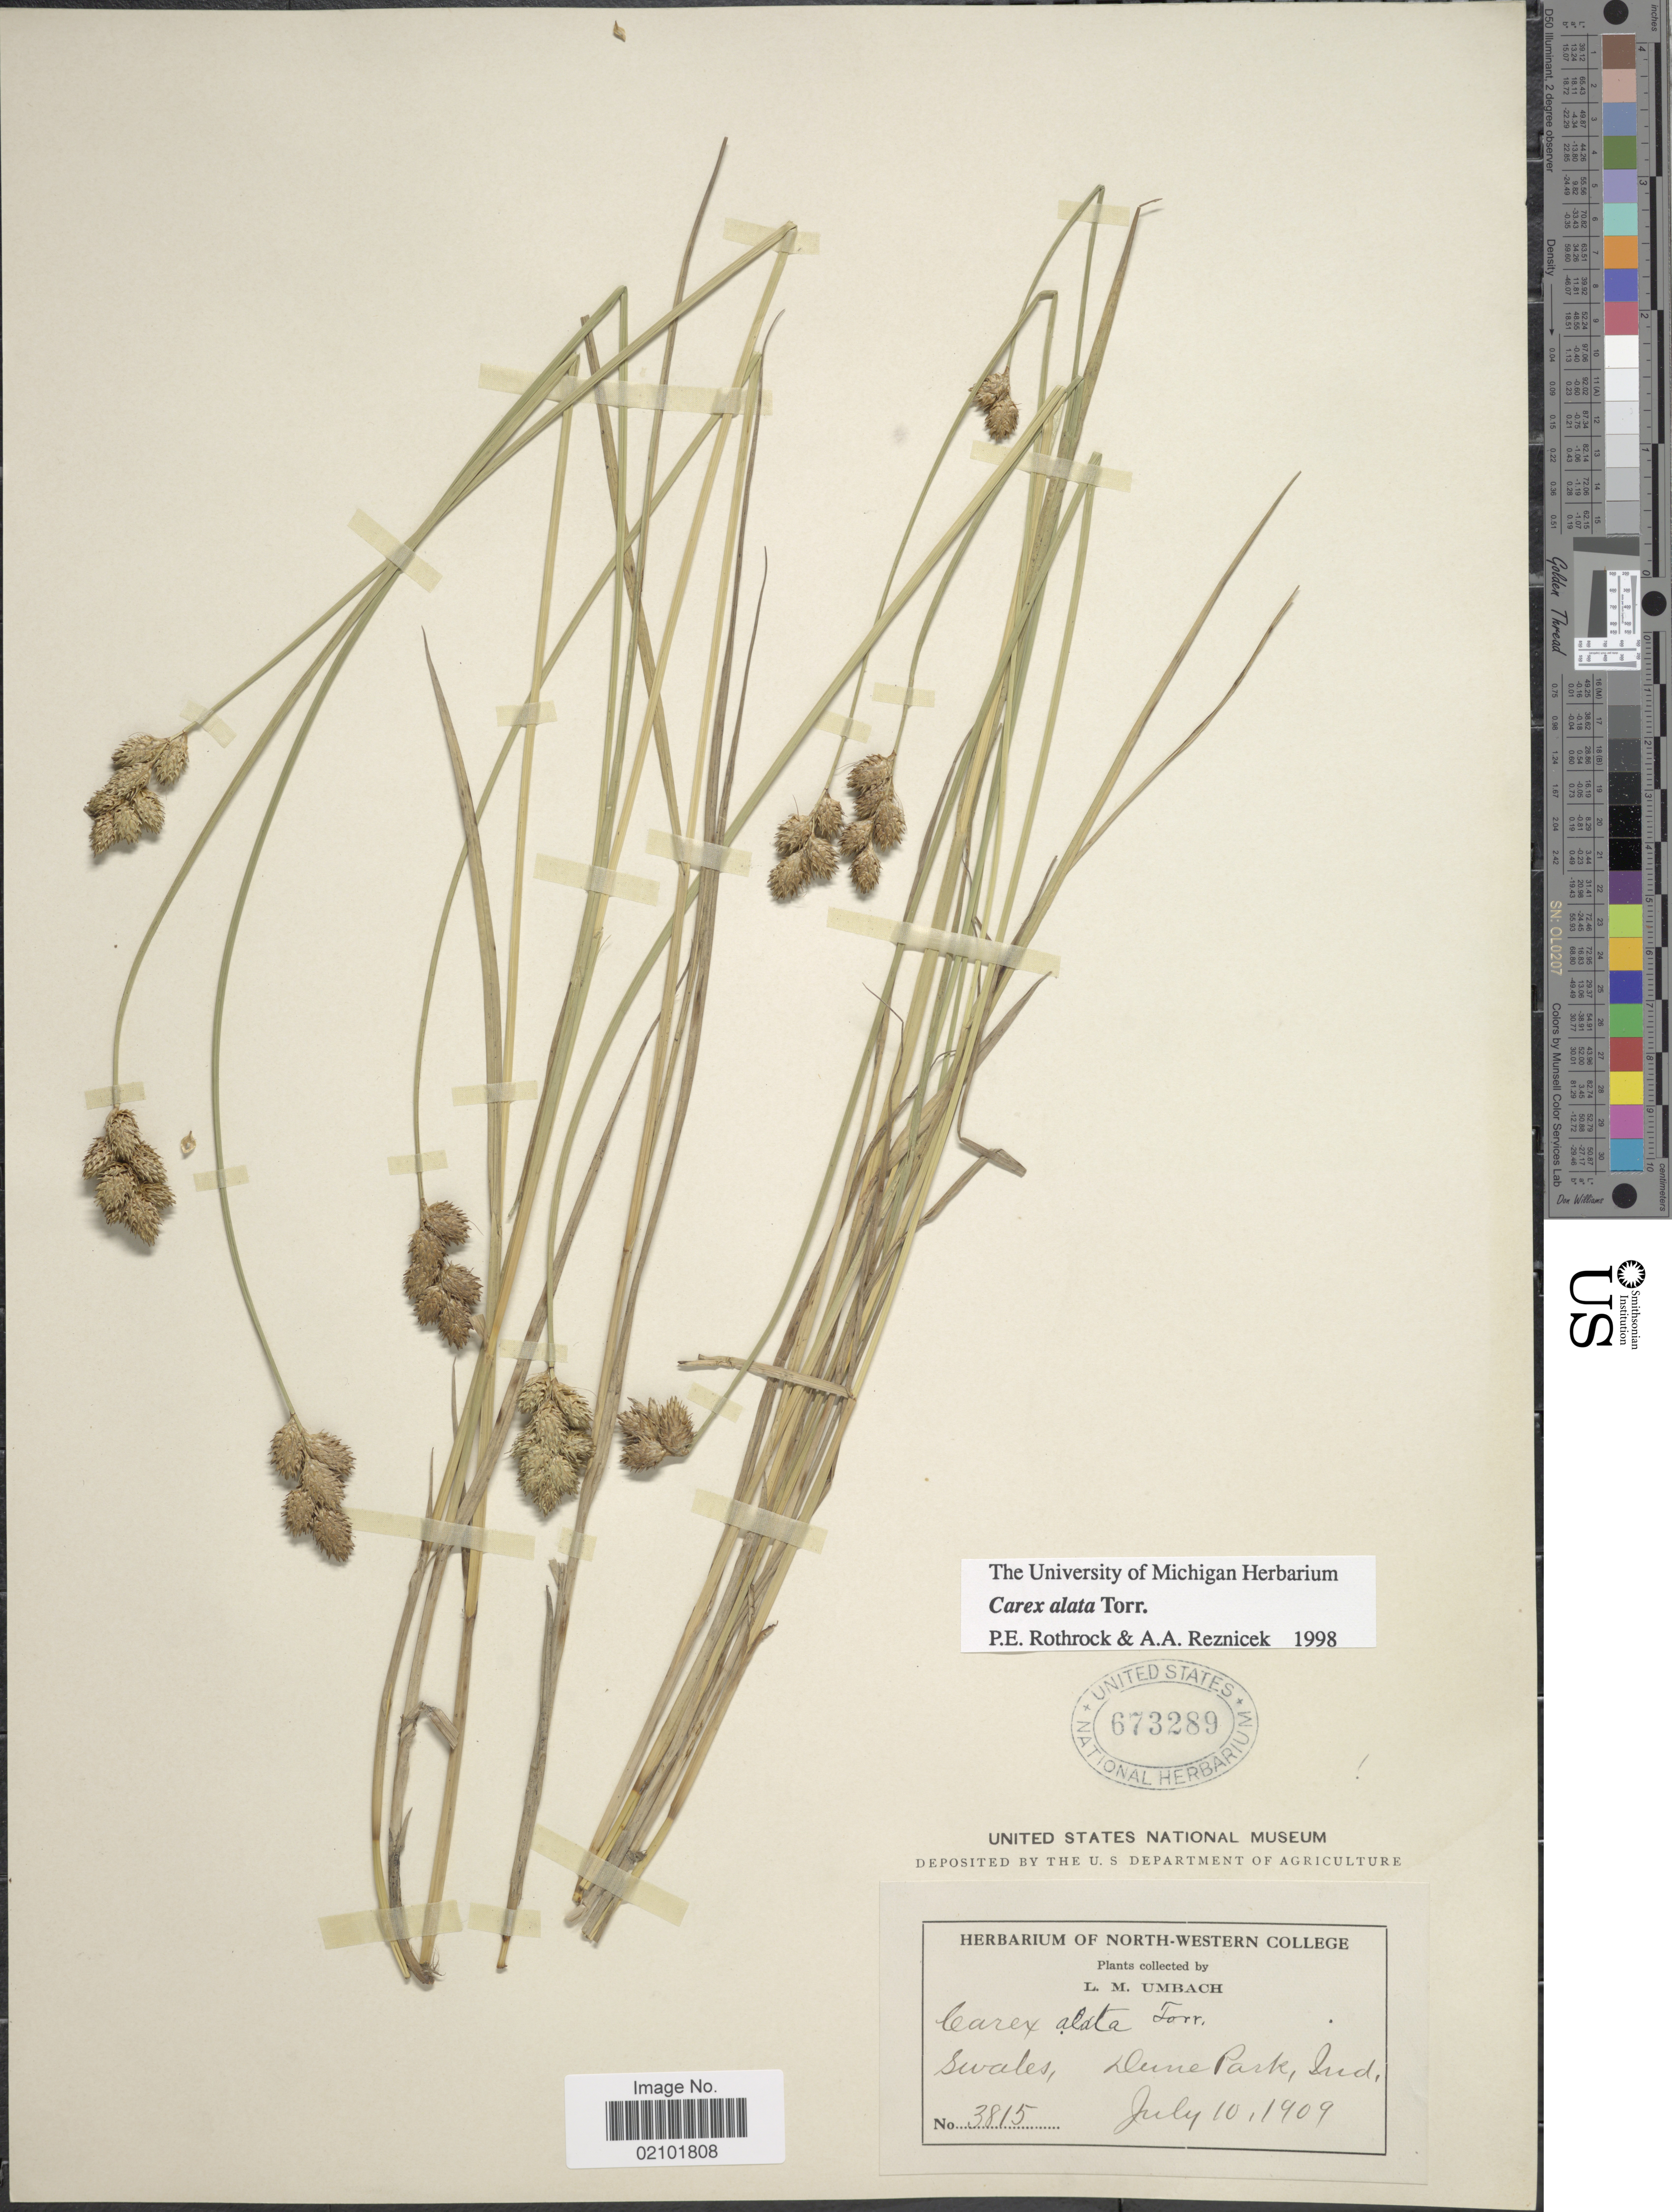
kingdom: Plantae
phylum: Tracheophyta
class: Liliopsida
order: Poales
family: Cyperaceae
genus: Carex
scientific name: Carex alata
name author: Torr.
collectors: L. M. Umbach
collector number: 3815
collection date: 1909-07-10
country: United States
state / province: Indiana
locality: Swales, Dune Park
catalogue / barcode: US 673289